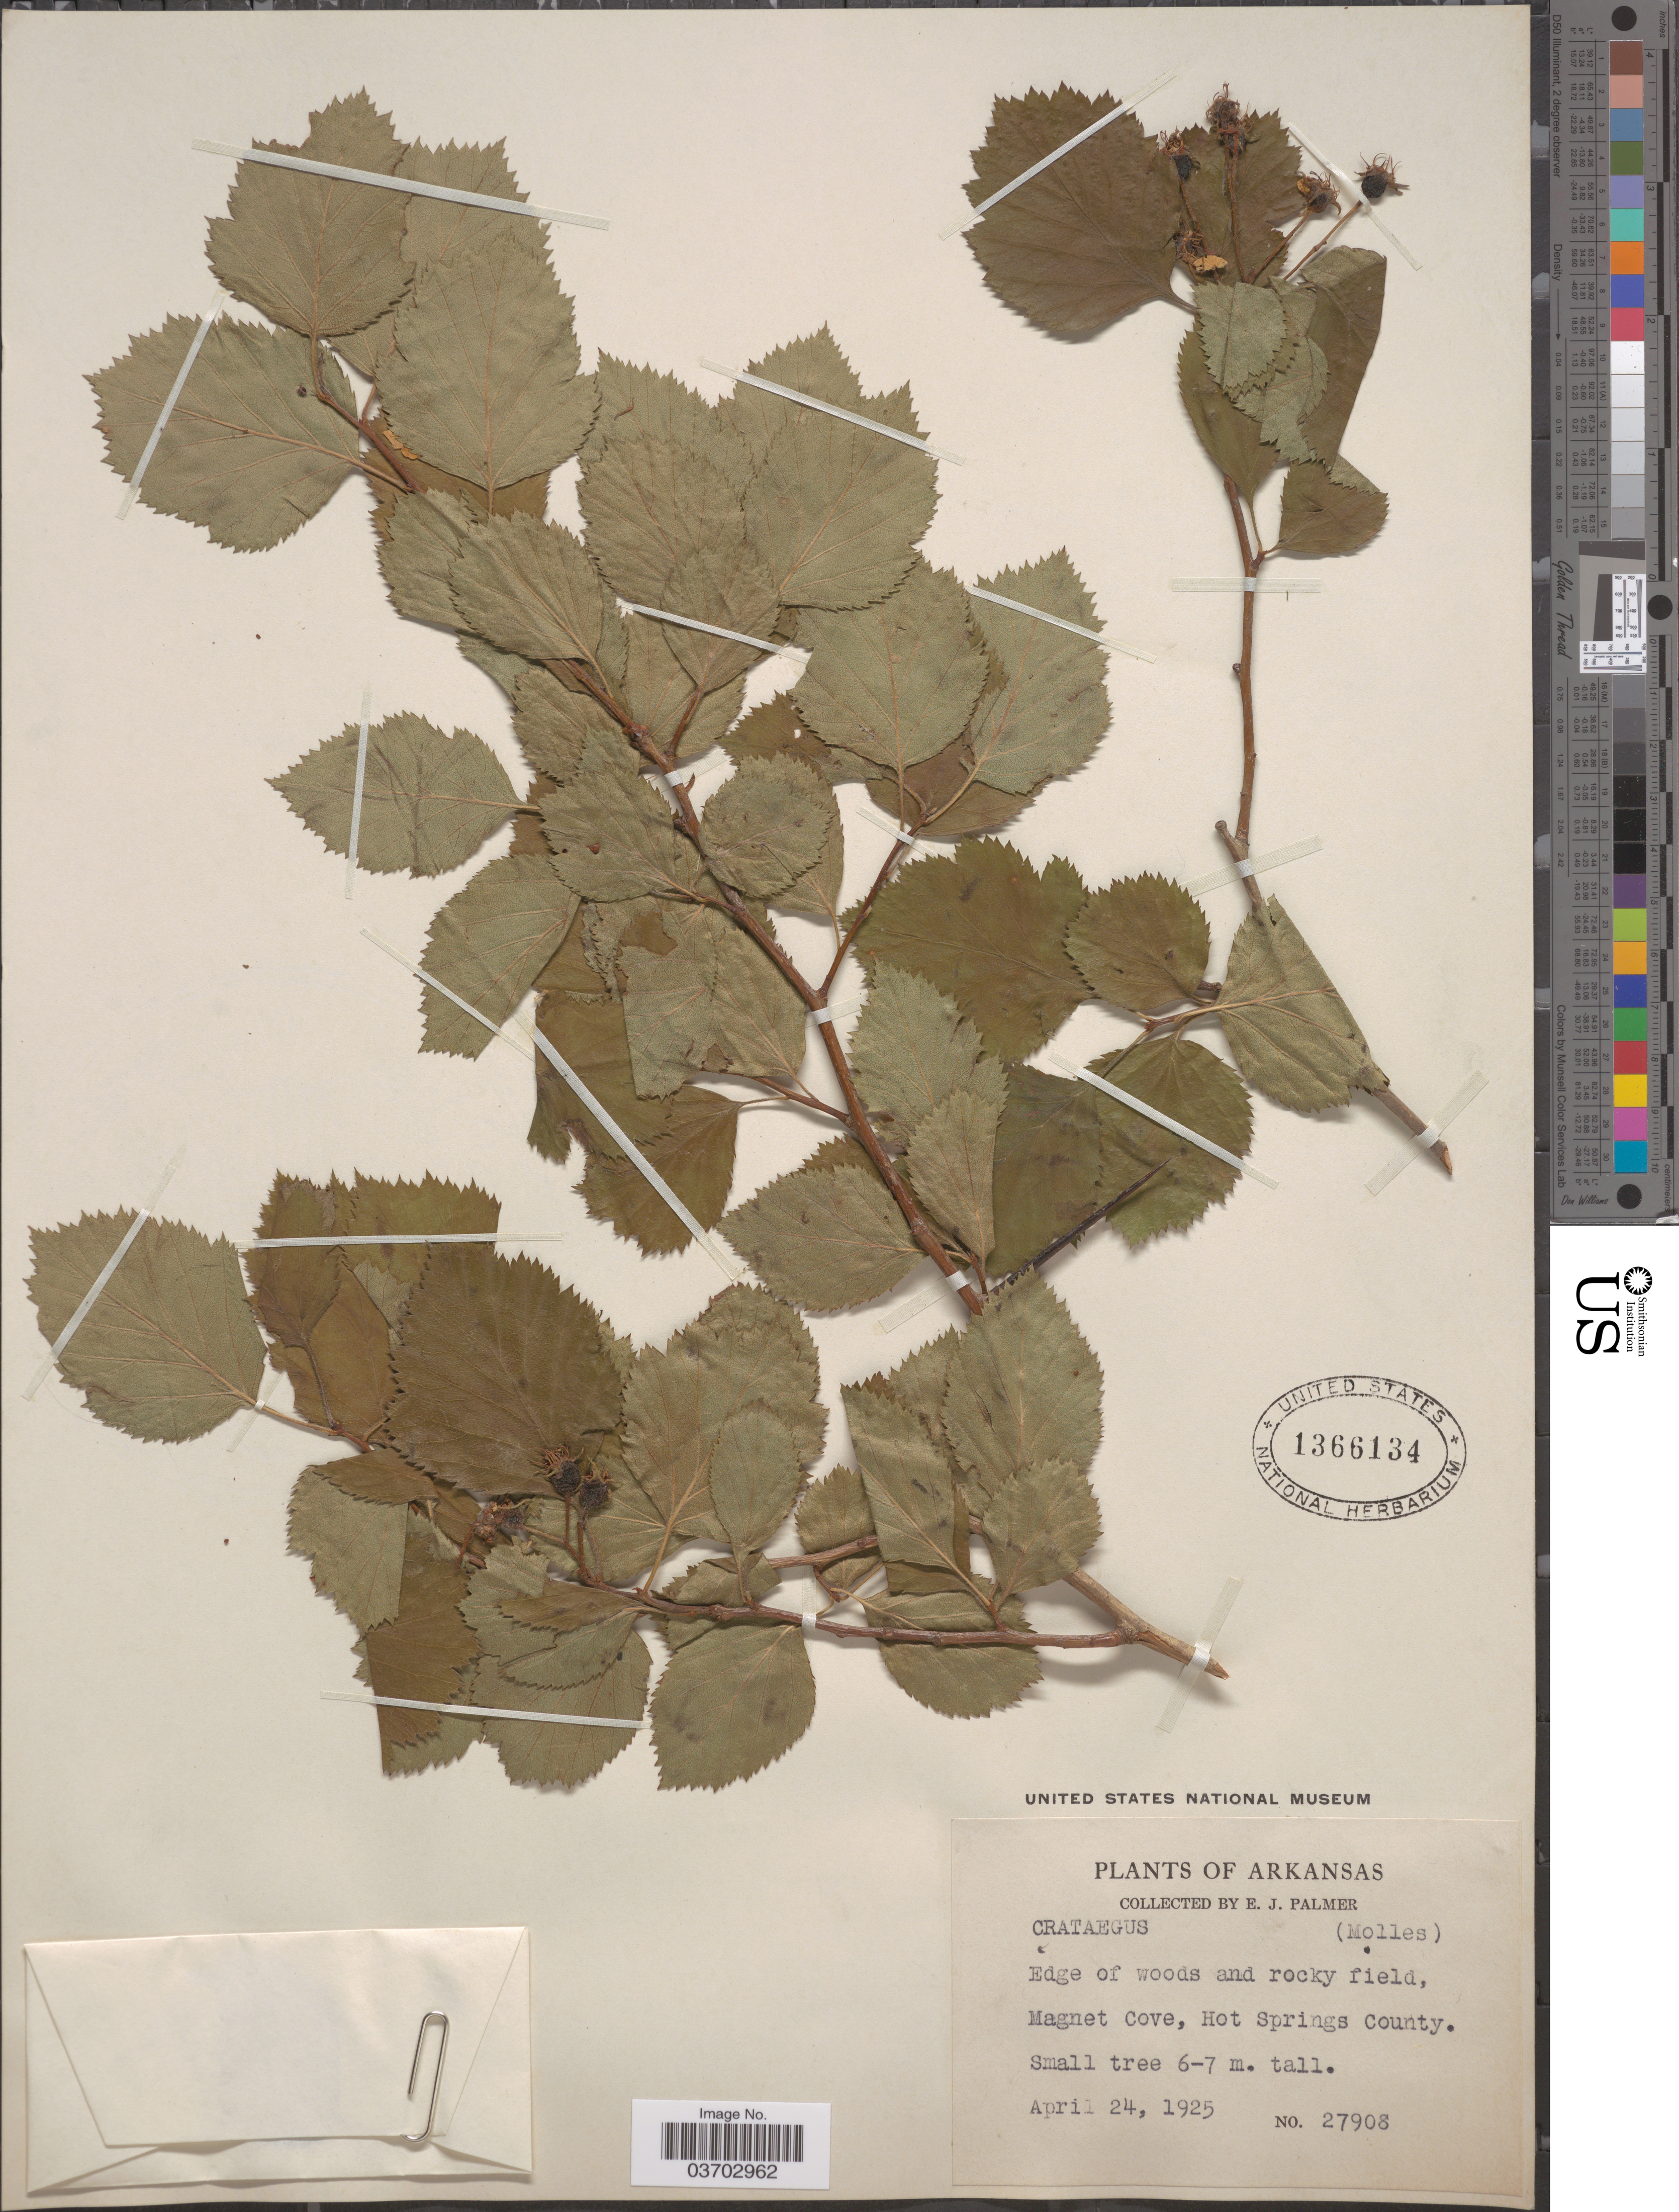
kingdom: Plantae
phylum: Tracheophyta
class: Magnoliopsida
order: Rosales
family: Rosaceae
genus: Crataegus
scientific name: Crataegus sp.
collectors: E. J. Palmer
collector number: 27908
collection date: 1925-04-24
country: United States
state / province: Arkansas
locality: Edge of woods and rocky field, Magnet Cove, Hot Springs County.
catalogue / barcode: US 1366134